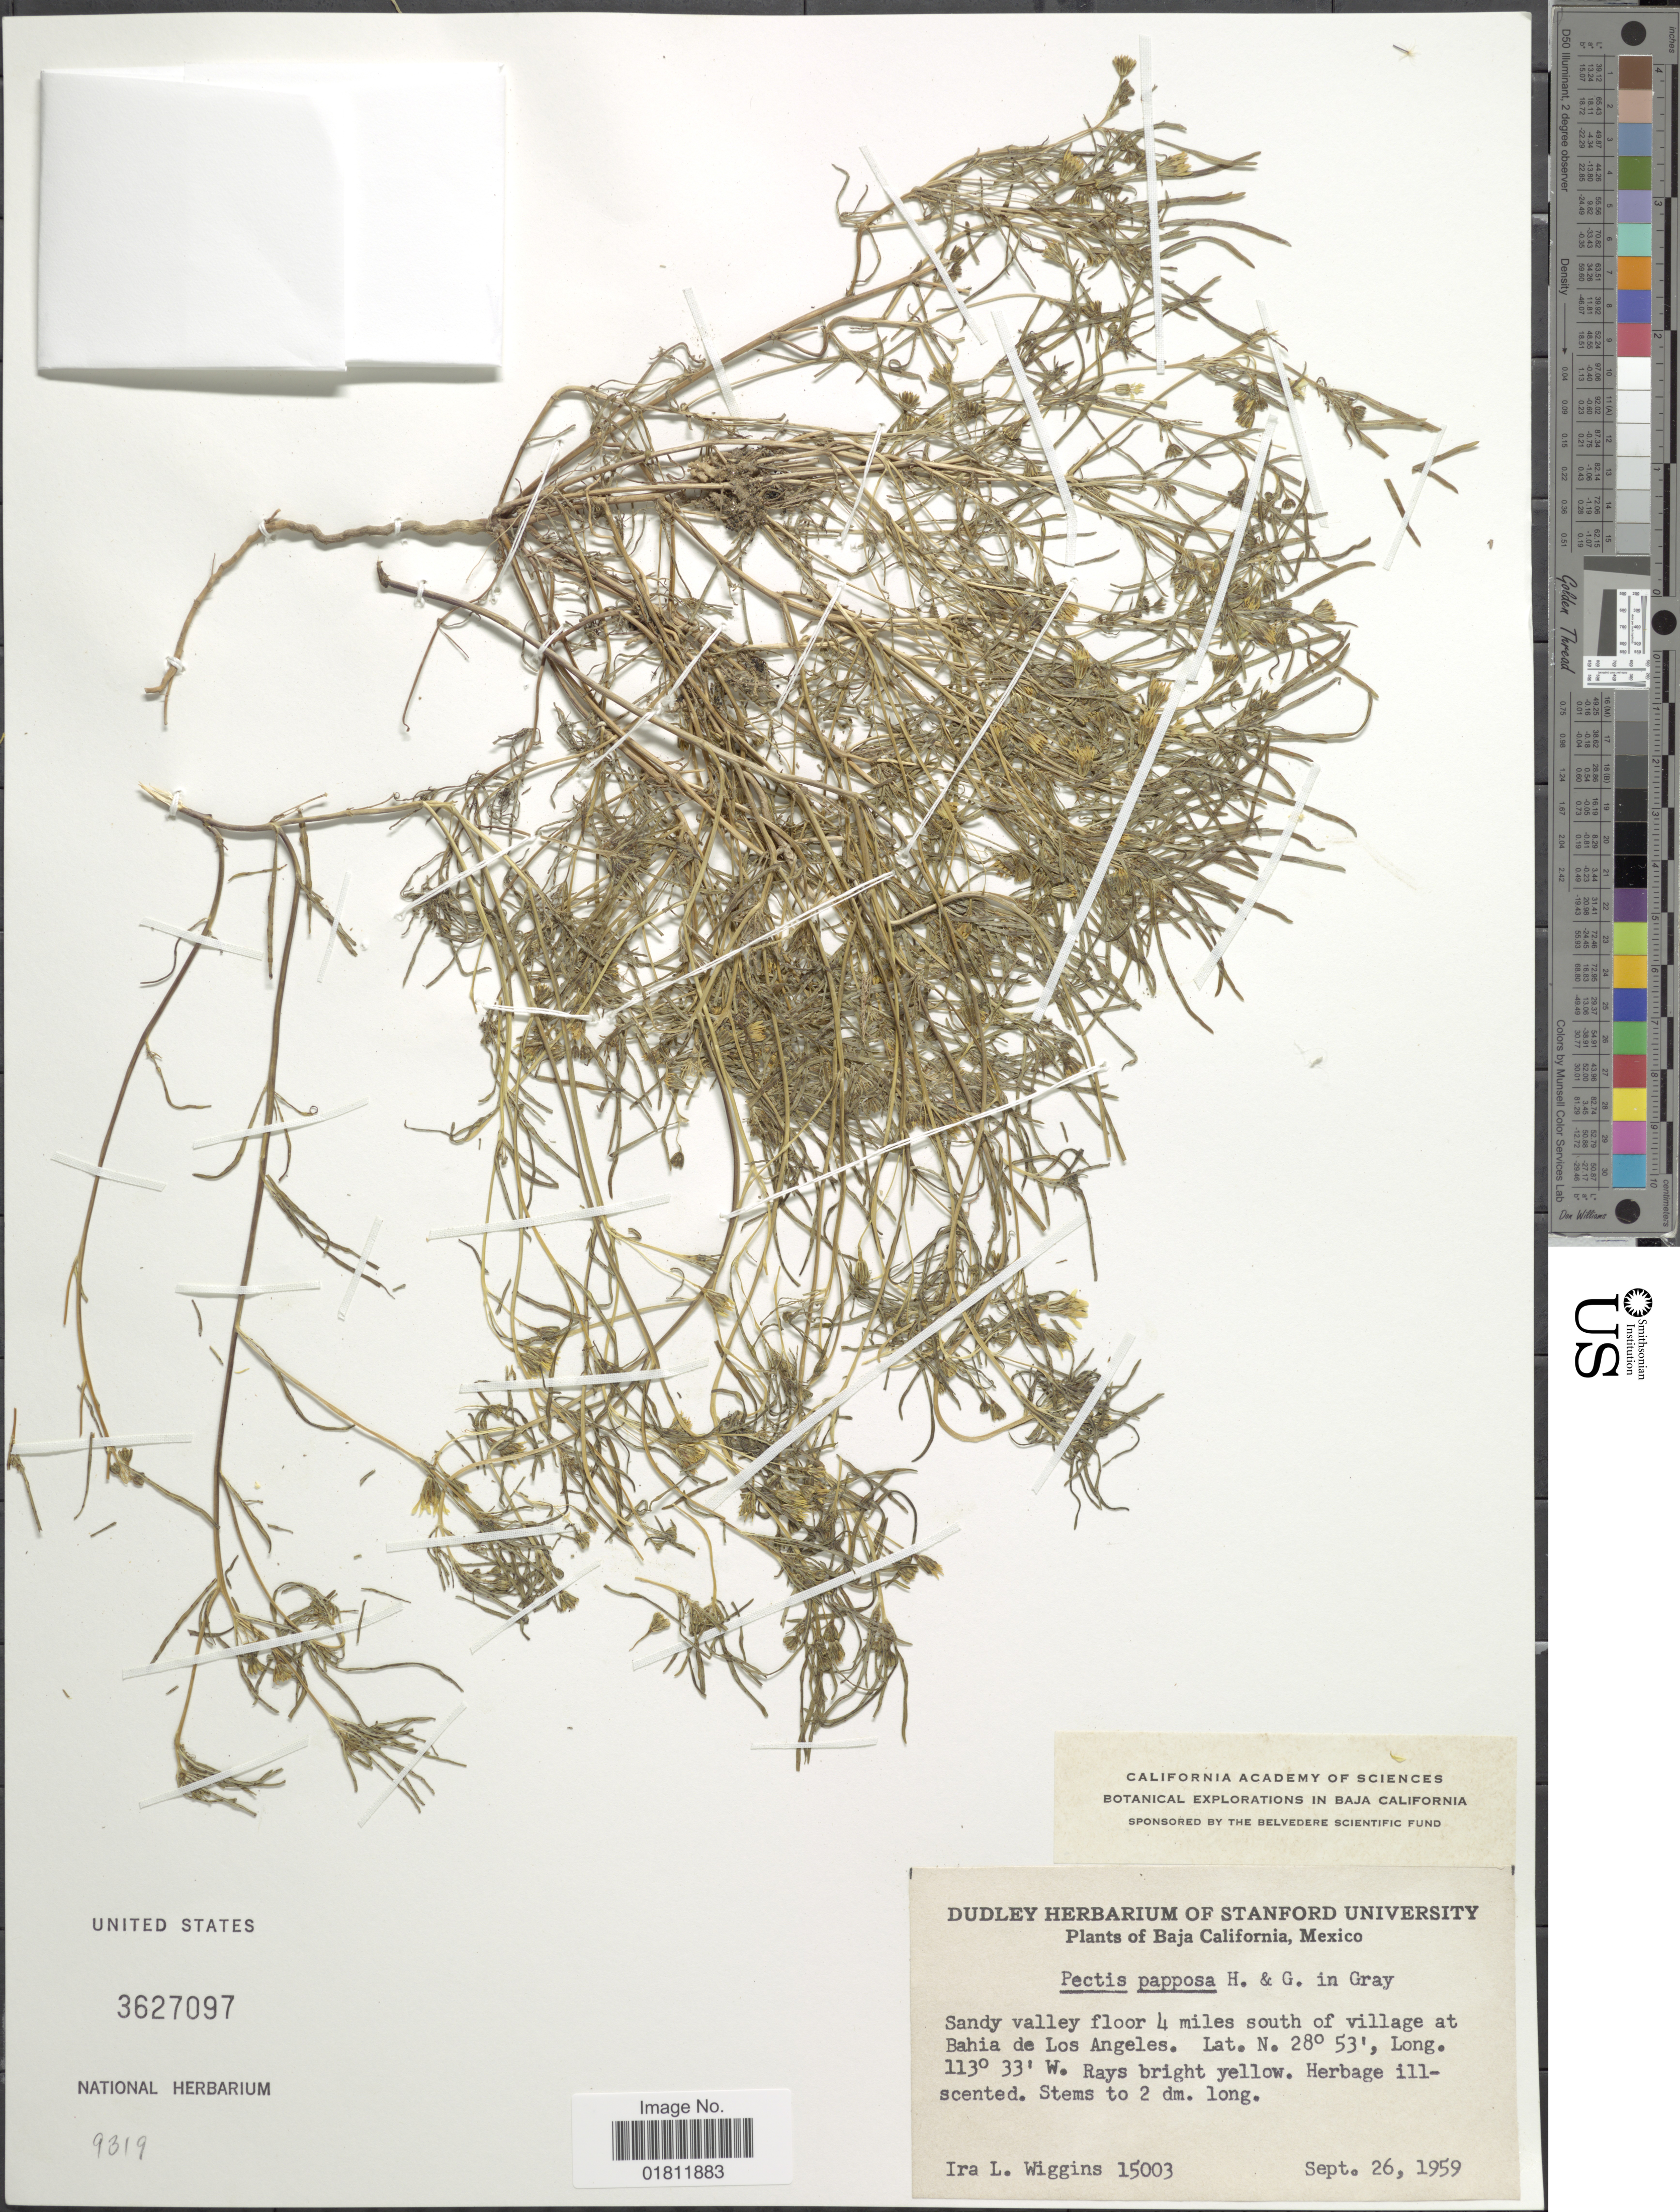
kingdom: Plantae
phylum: Tracheophyta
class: Magnoliopsida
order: Asterales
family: Asteraceae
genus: Pectis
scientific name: Pectis papposa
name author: Harv. & A. Gray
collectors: I. L. Wiggins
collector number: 15003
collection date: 1959-09-26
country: Mexico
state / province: Baja California Sur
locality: Baja California, Mexico. Sandy valley floor 4 miles south of village at Bahia de Los Angeles.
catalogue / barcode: US 3627097